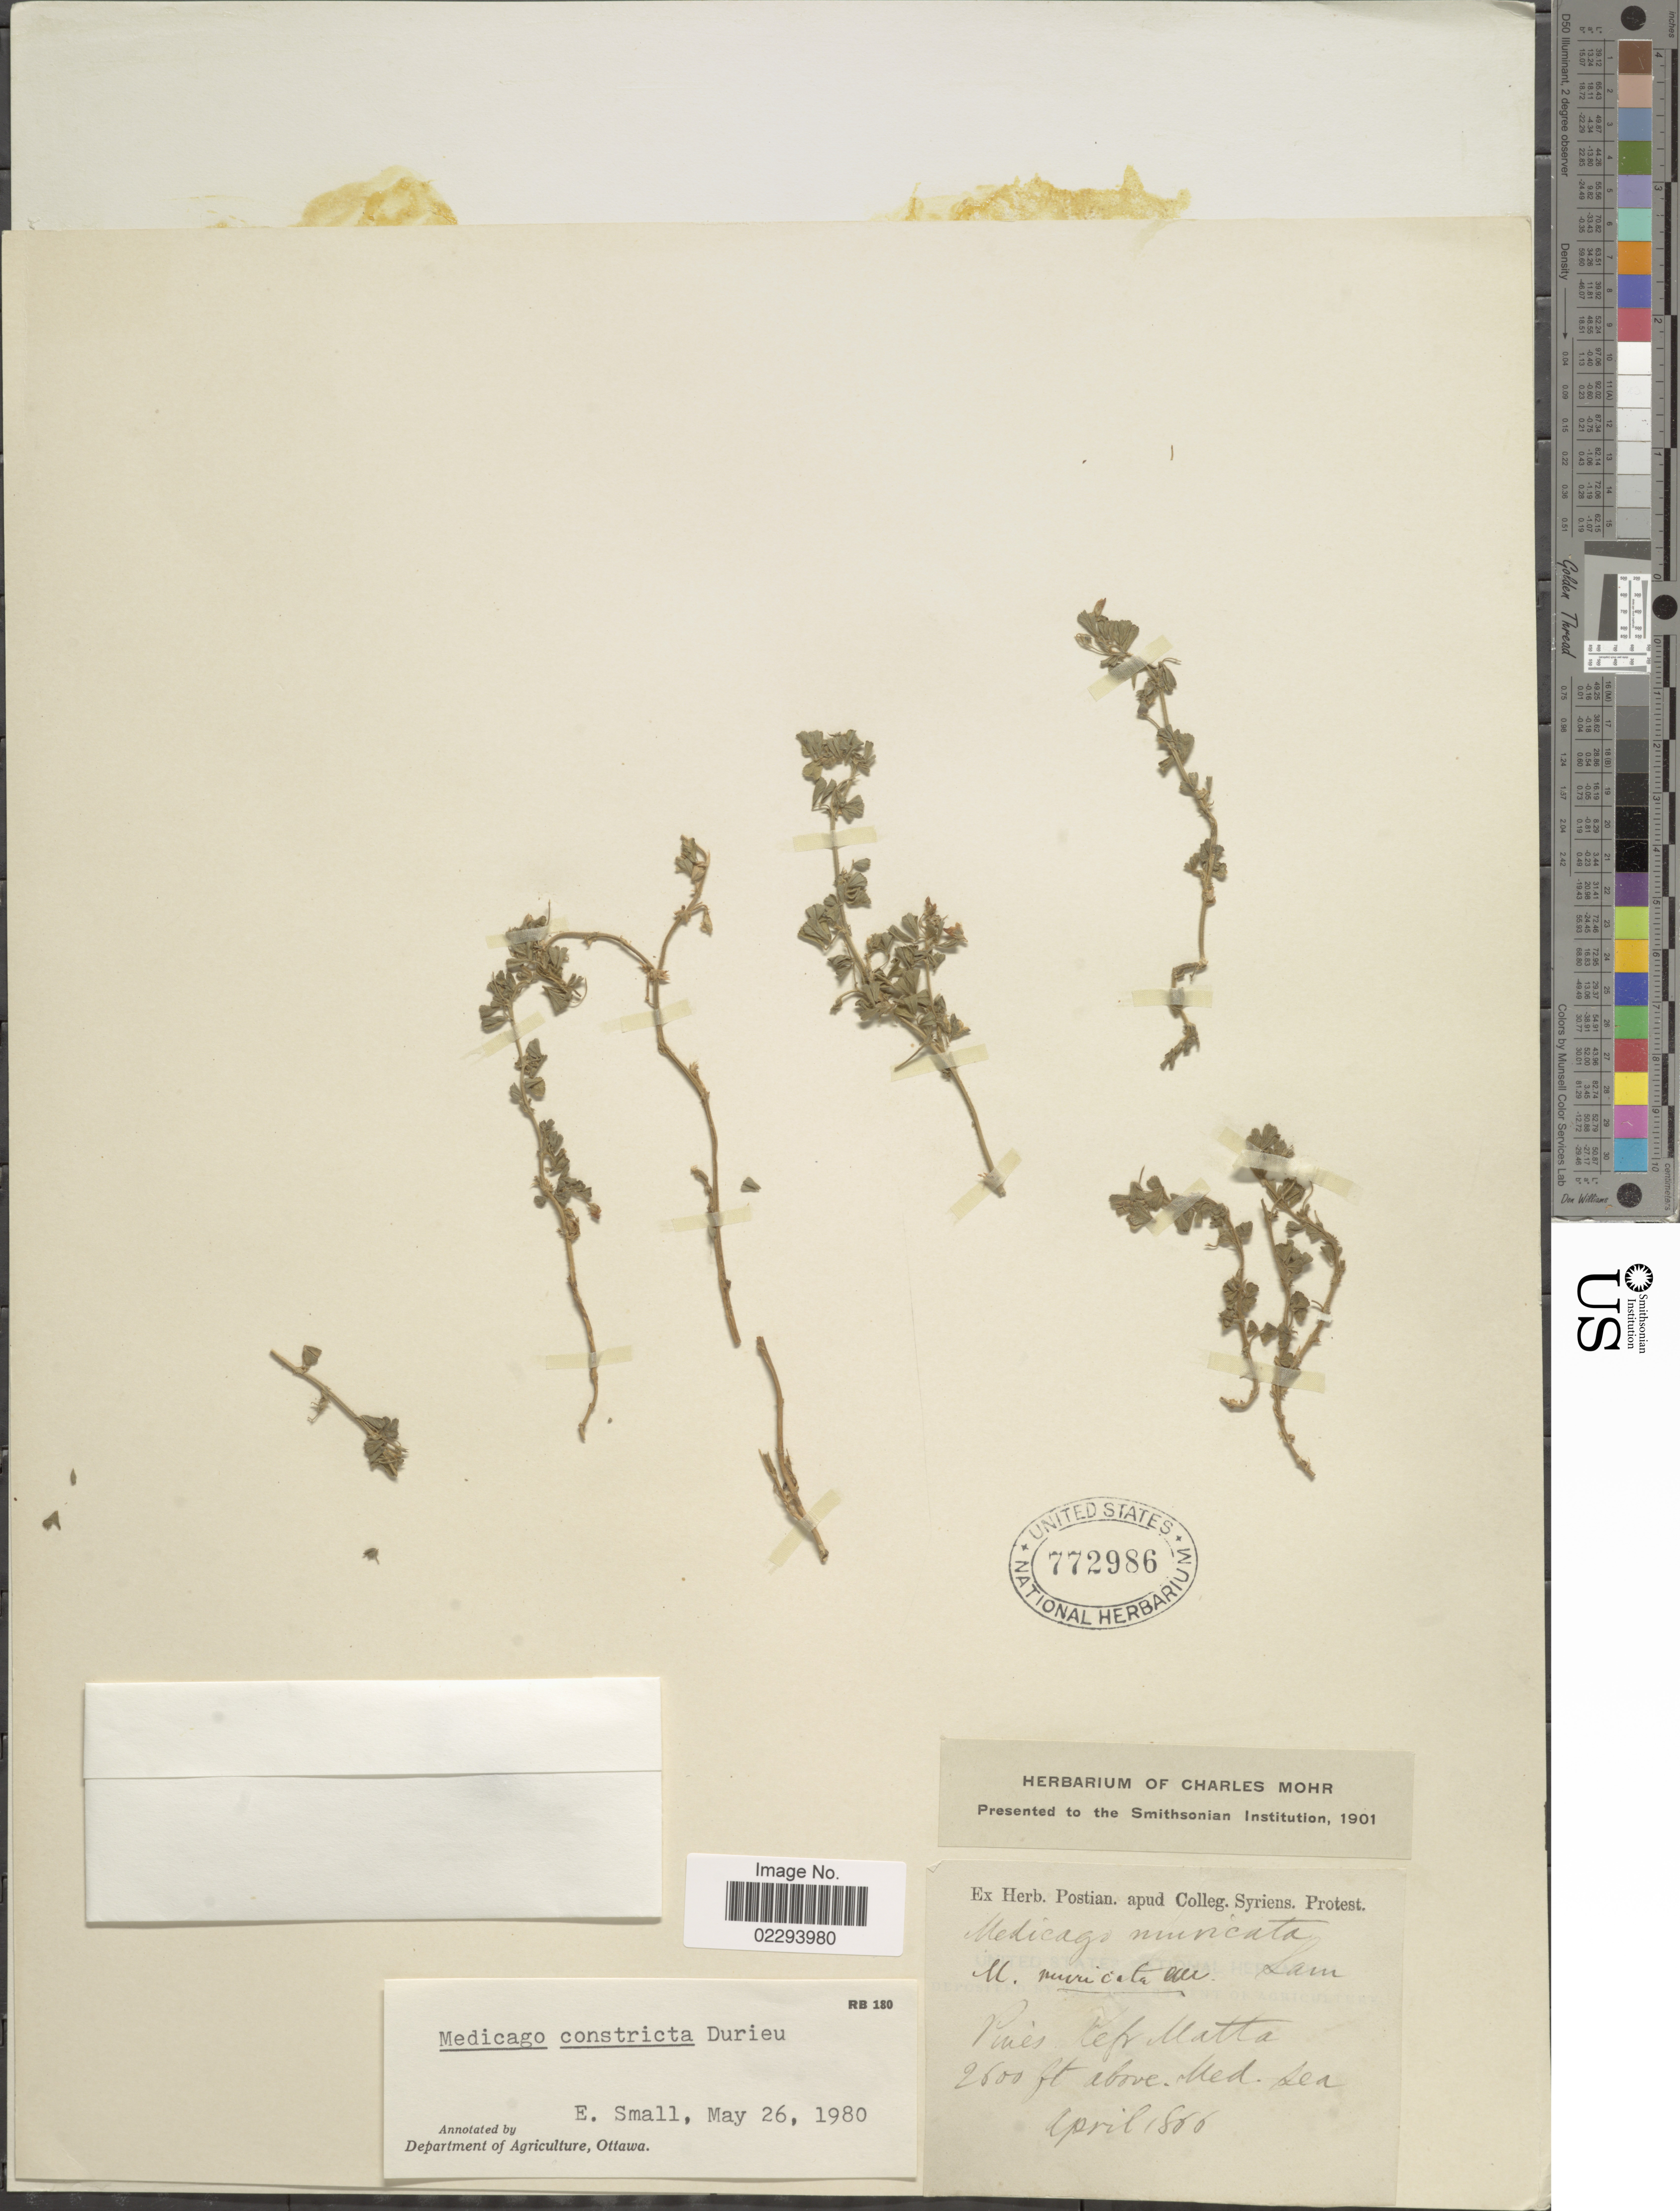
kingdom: Plantae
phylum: Tracheophyta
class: Magnoliopsida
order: Fabales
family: Fabaceae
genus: Medicago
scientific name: Medicago constricta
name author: Durieu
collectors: ex herb. Postian. apud Colleg. Syriens. Protest. USE "Fannie P. A. Shepard" (10308853) AS PRIMARY COLLECTOR INSTEAD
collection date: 1866-04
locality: Paes tefr. Matta. [interpreted]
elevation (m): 792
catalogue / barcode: US 772986